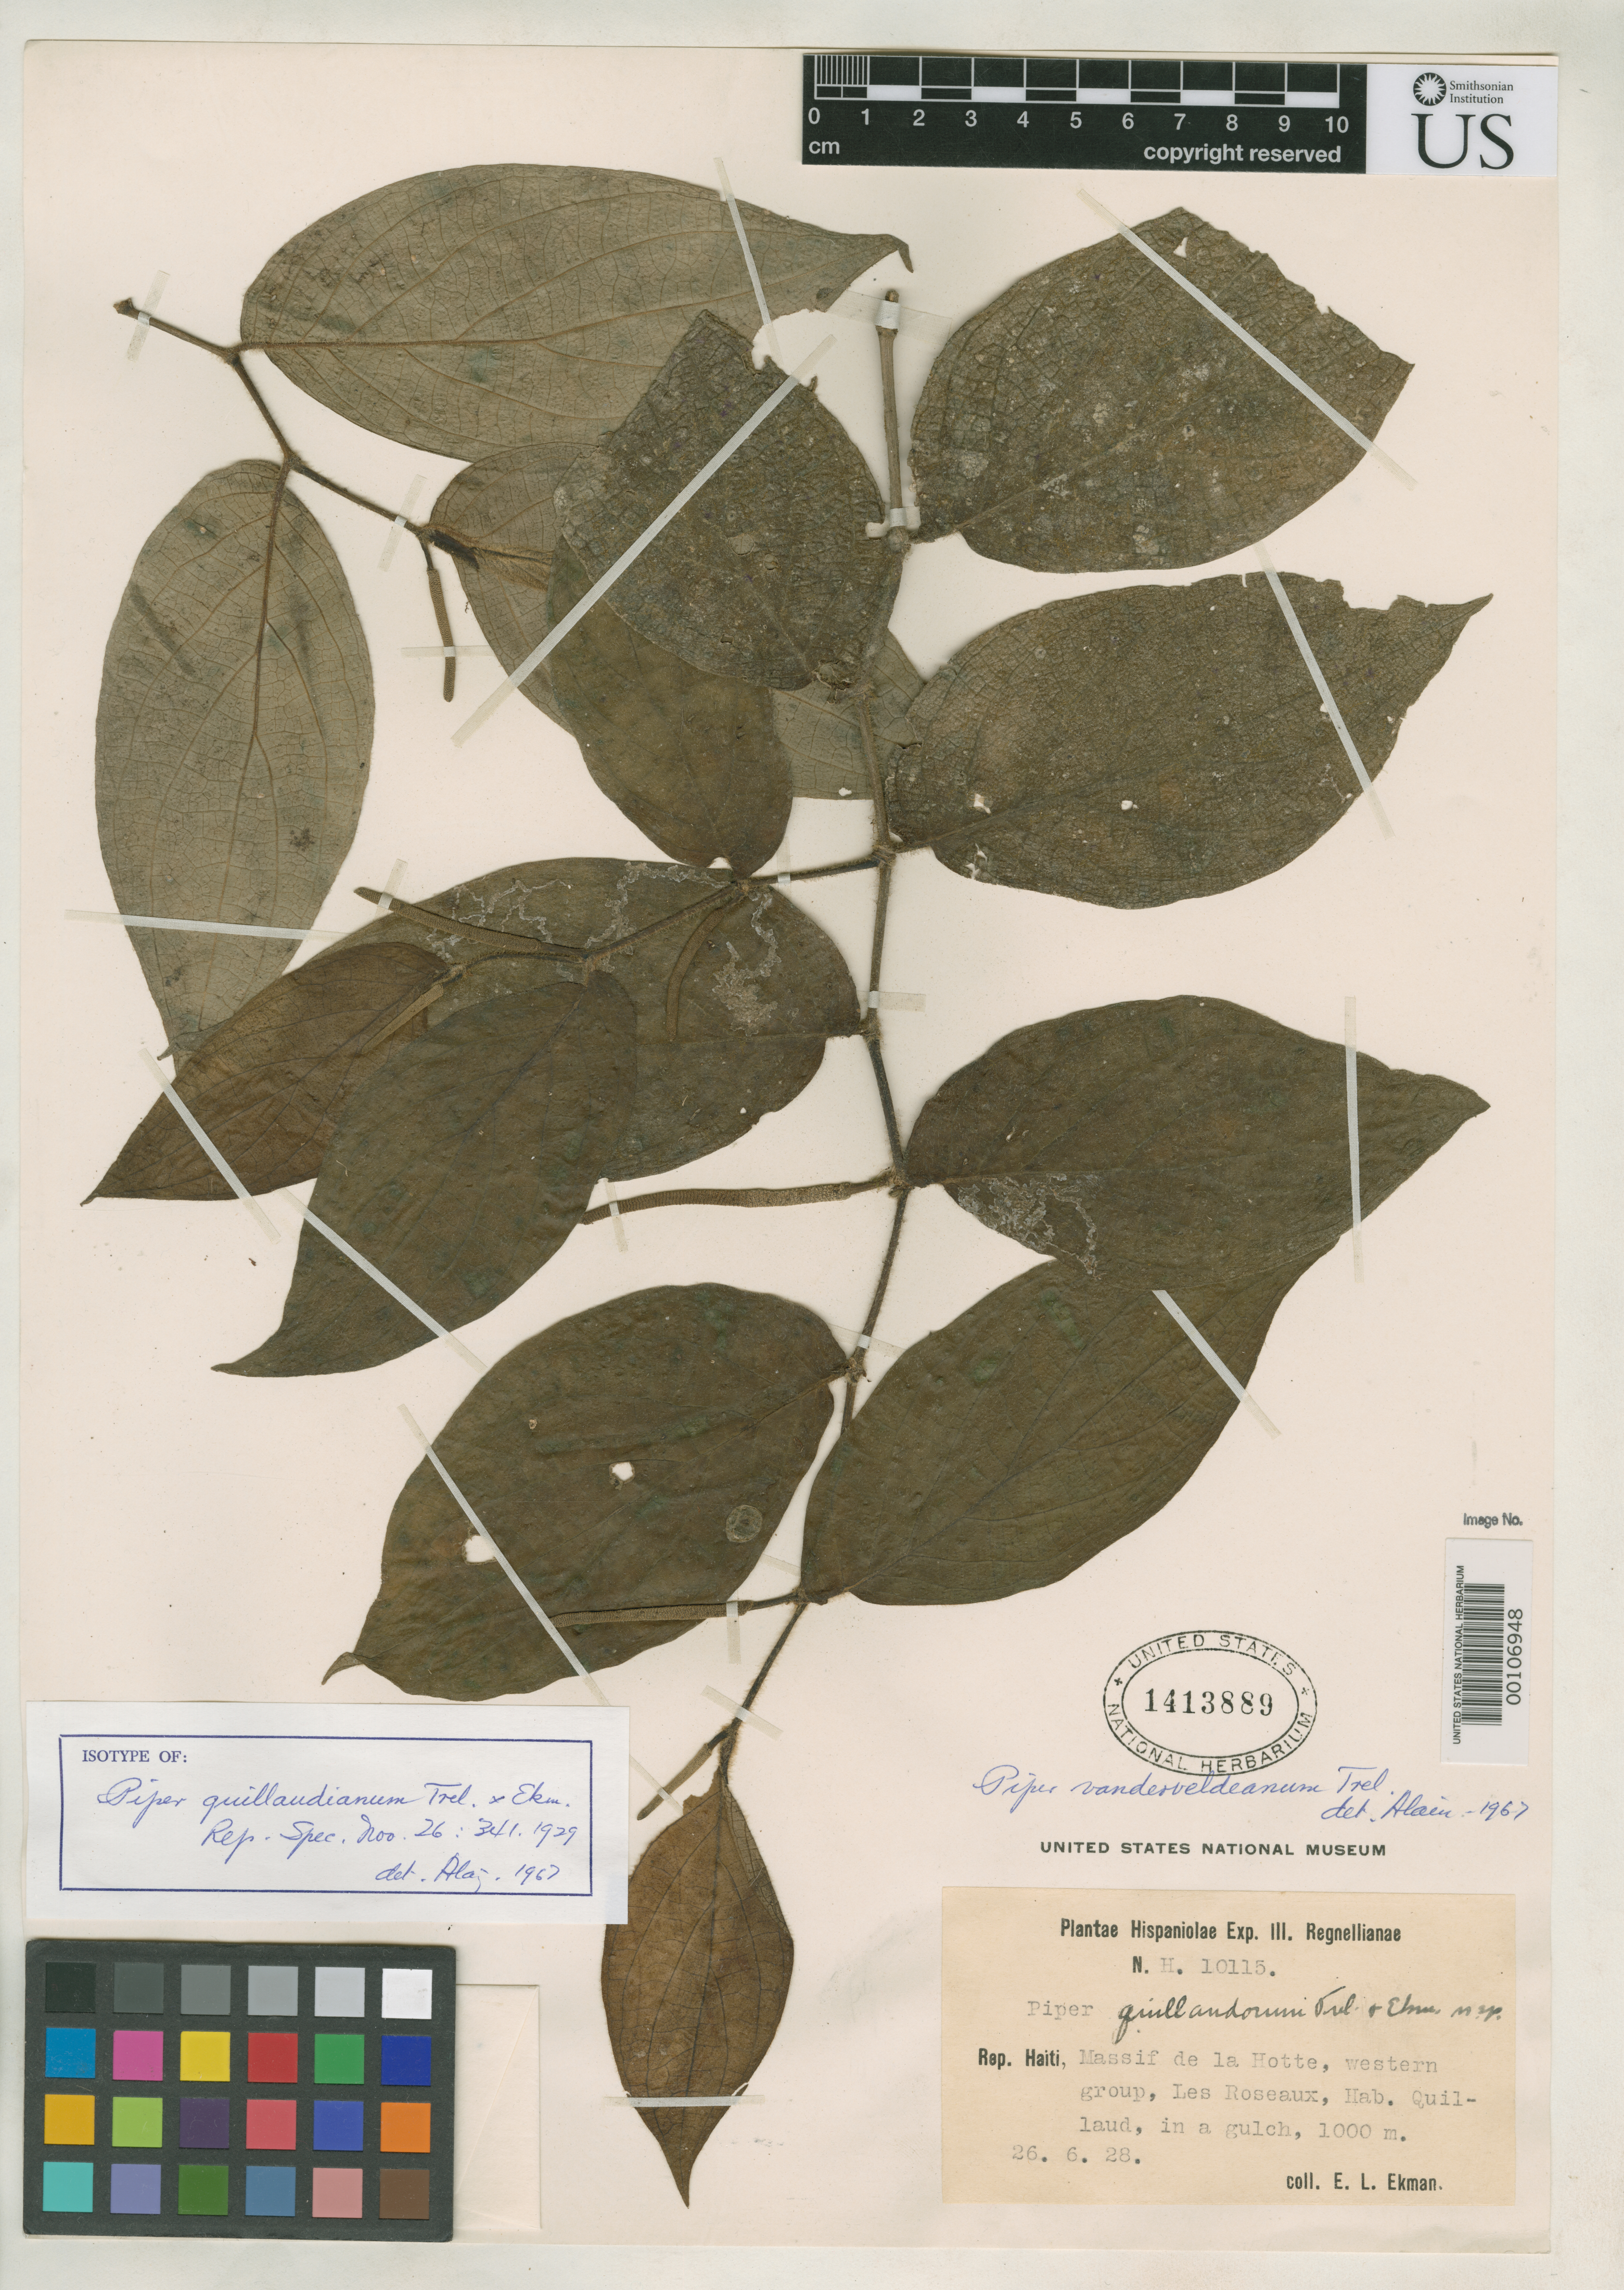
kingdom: Plantae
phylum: Tracheophyta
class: Magnoliopsida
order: Piperales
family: Piperaceae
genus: Piper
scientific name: Piper quillandanum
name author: Trel. & Ekman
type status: Isotype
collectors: E. L. Ekman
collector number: H 10115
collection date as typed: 26 Jun 1928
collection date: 1928-06-26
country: Haiti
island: Hispaniola Island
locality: Massif de La Hotte, Les Roseaux, Quilland.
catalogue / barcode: US 1413889